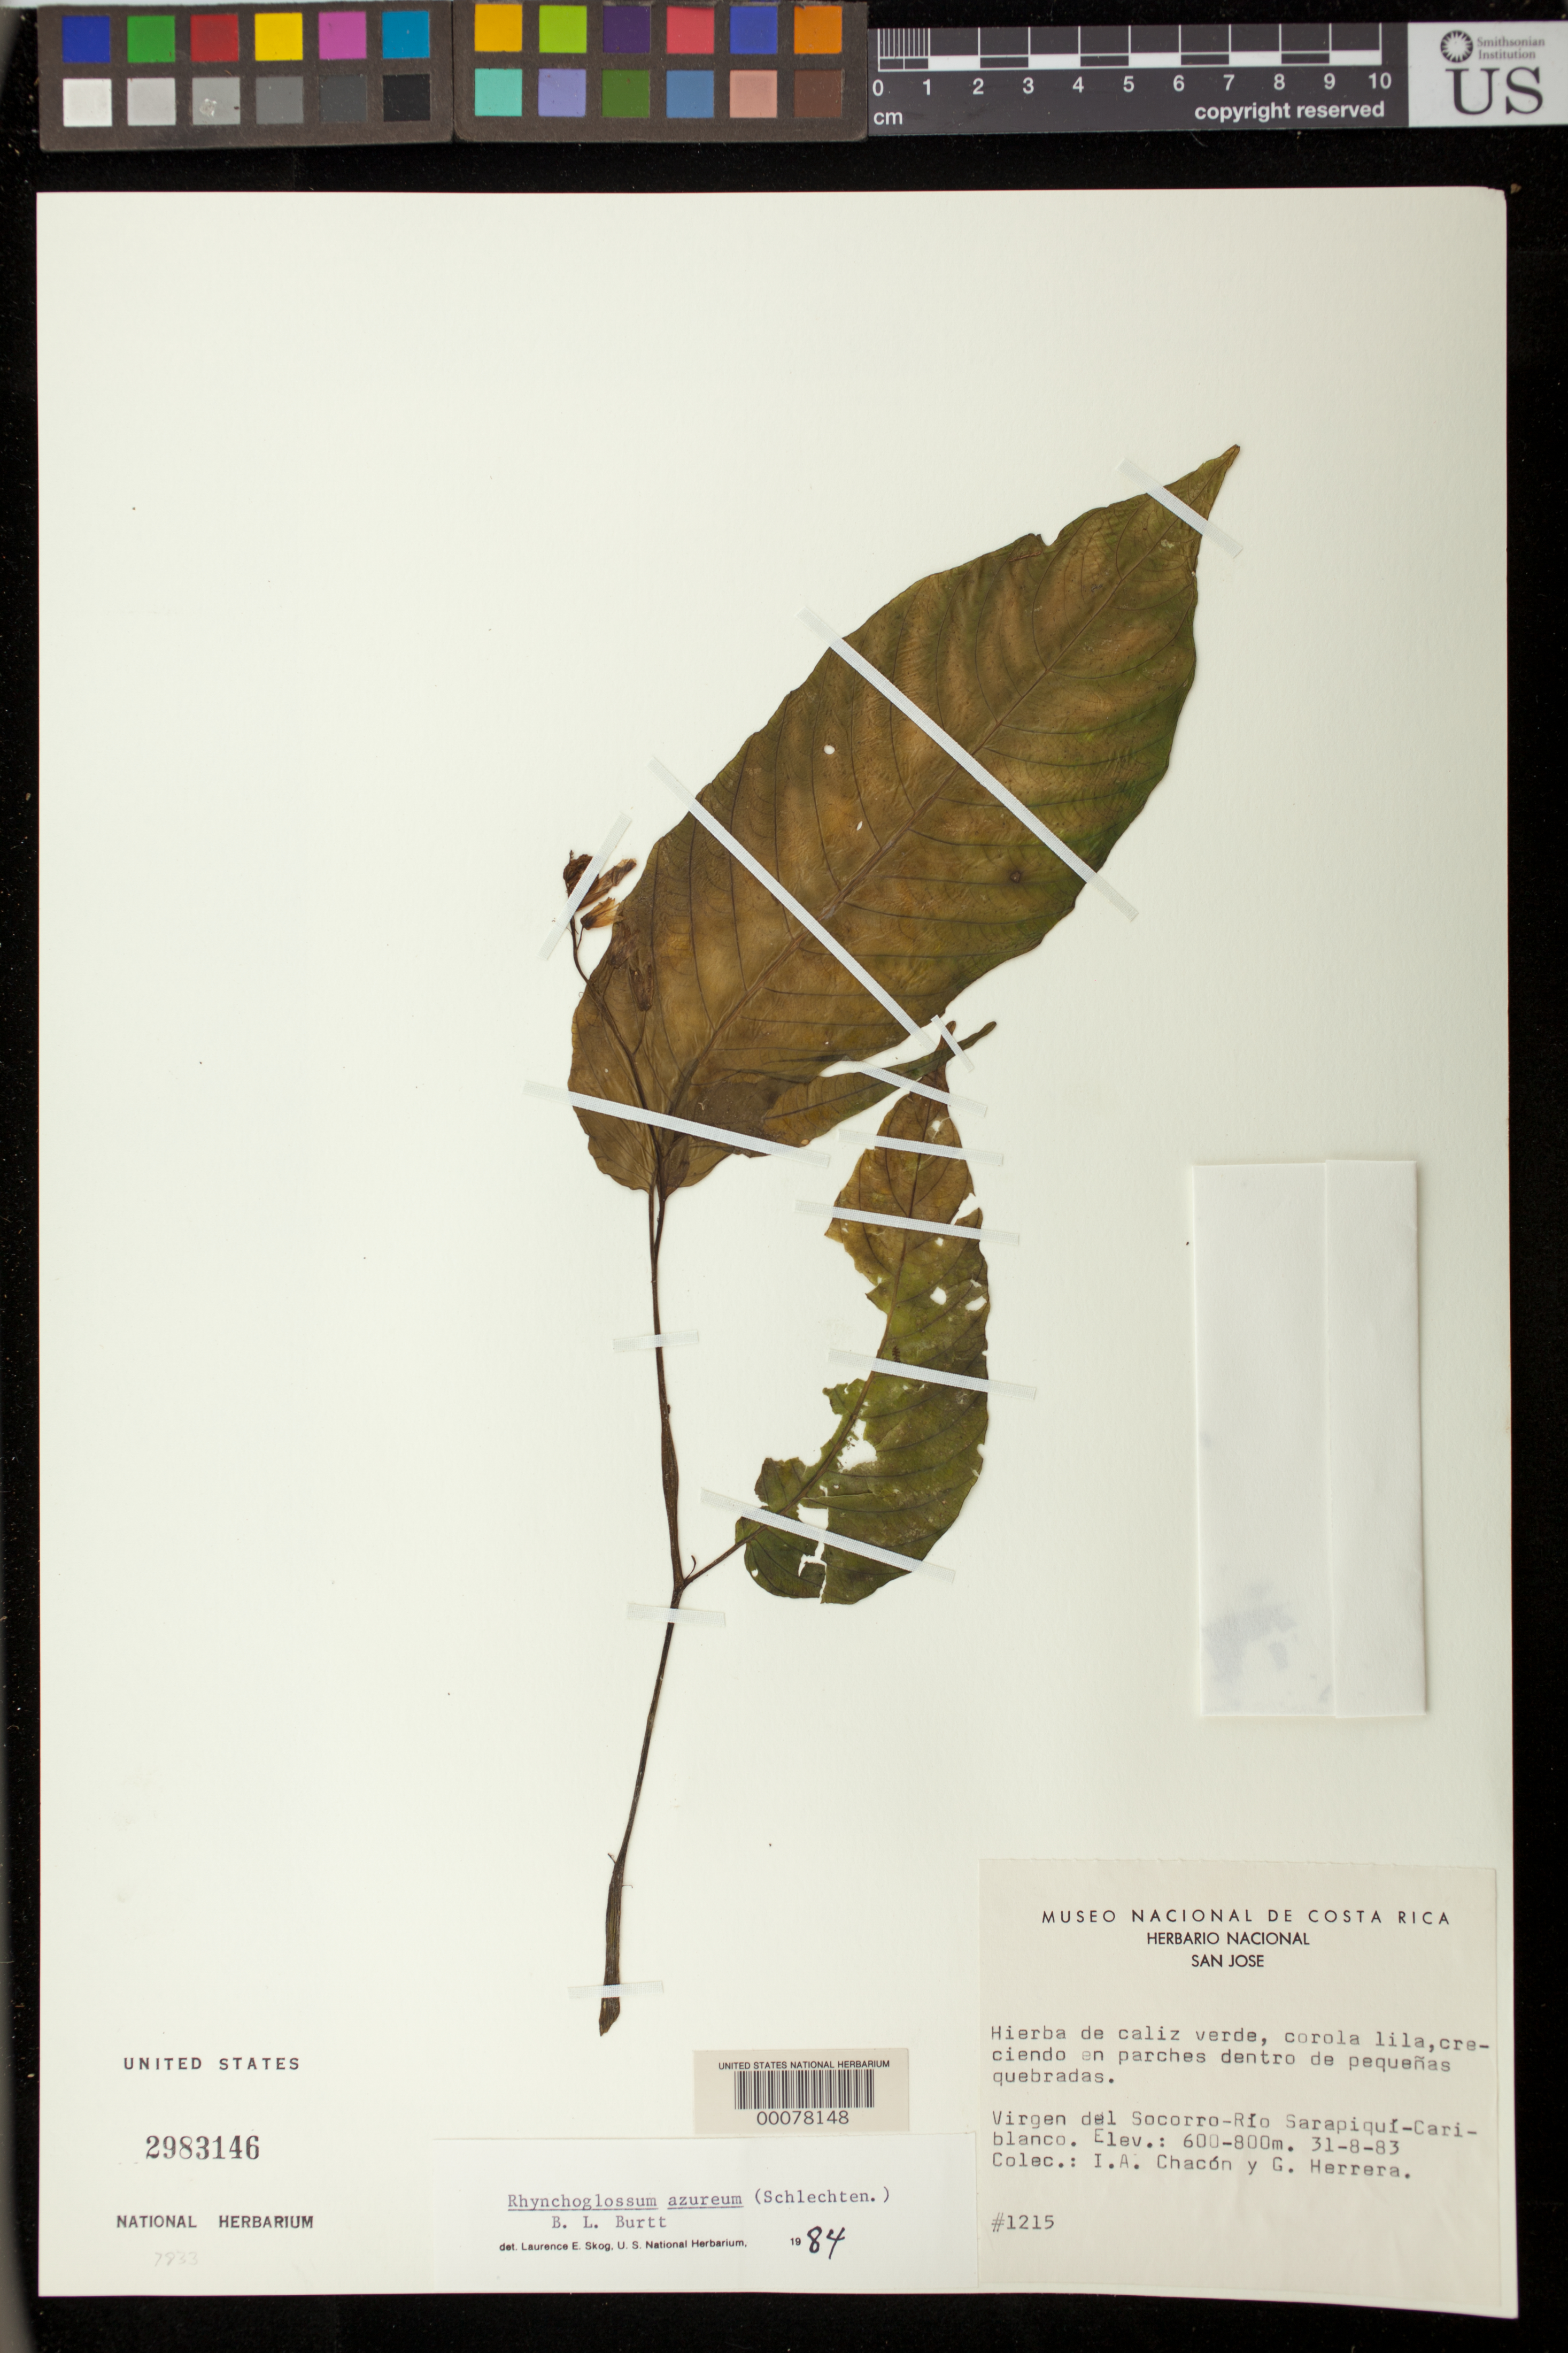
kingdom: Plantae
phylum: Tracheophyta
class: Magnoliopsida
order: Lamiales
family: Gesneriaceae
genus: Rhynchoglossum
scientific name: Rhynchoglossum azureum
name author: (Schltdl.) B.L. Burtt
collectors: I. Chacón & G. Herrera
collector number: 1215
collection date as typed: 31 Aug 1983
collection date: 1983-08-31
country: Costa Rica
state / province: San José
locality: Virgen del Socorro-Rio, Sarapiqui-Cariblanco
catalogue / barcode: US 2983146